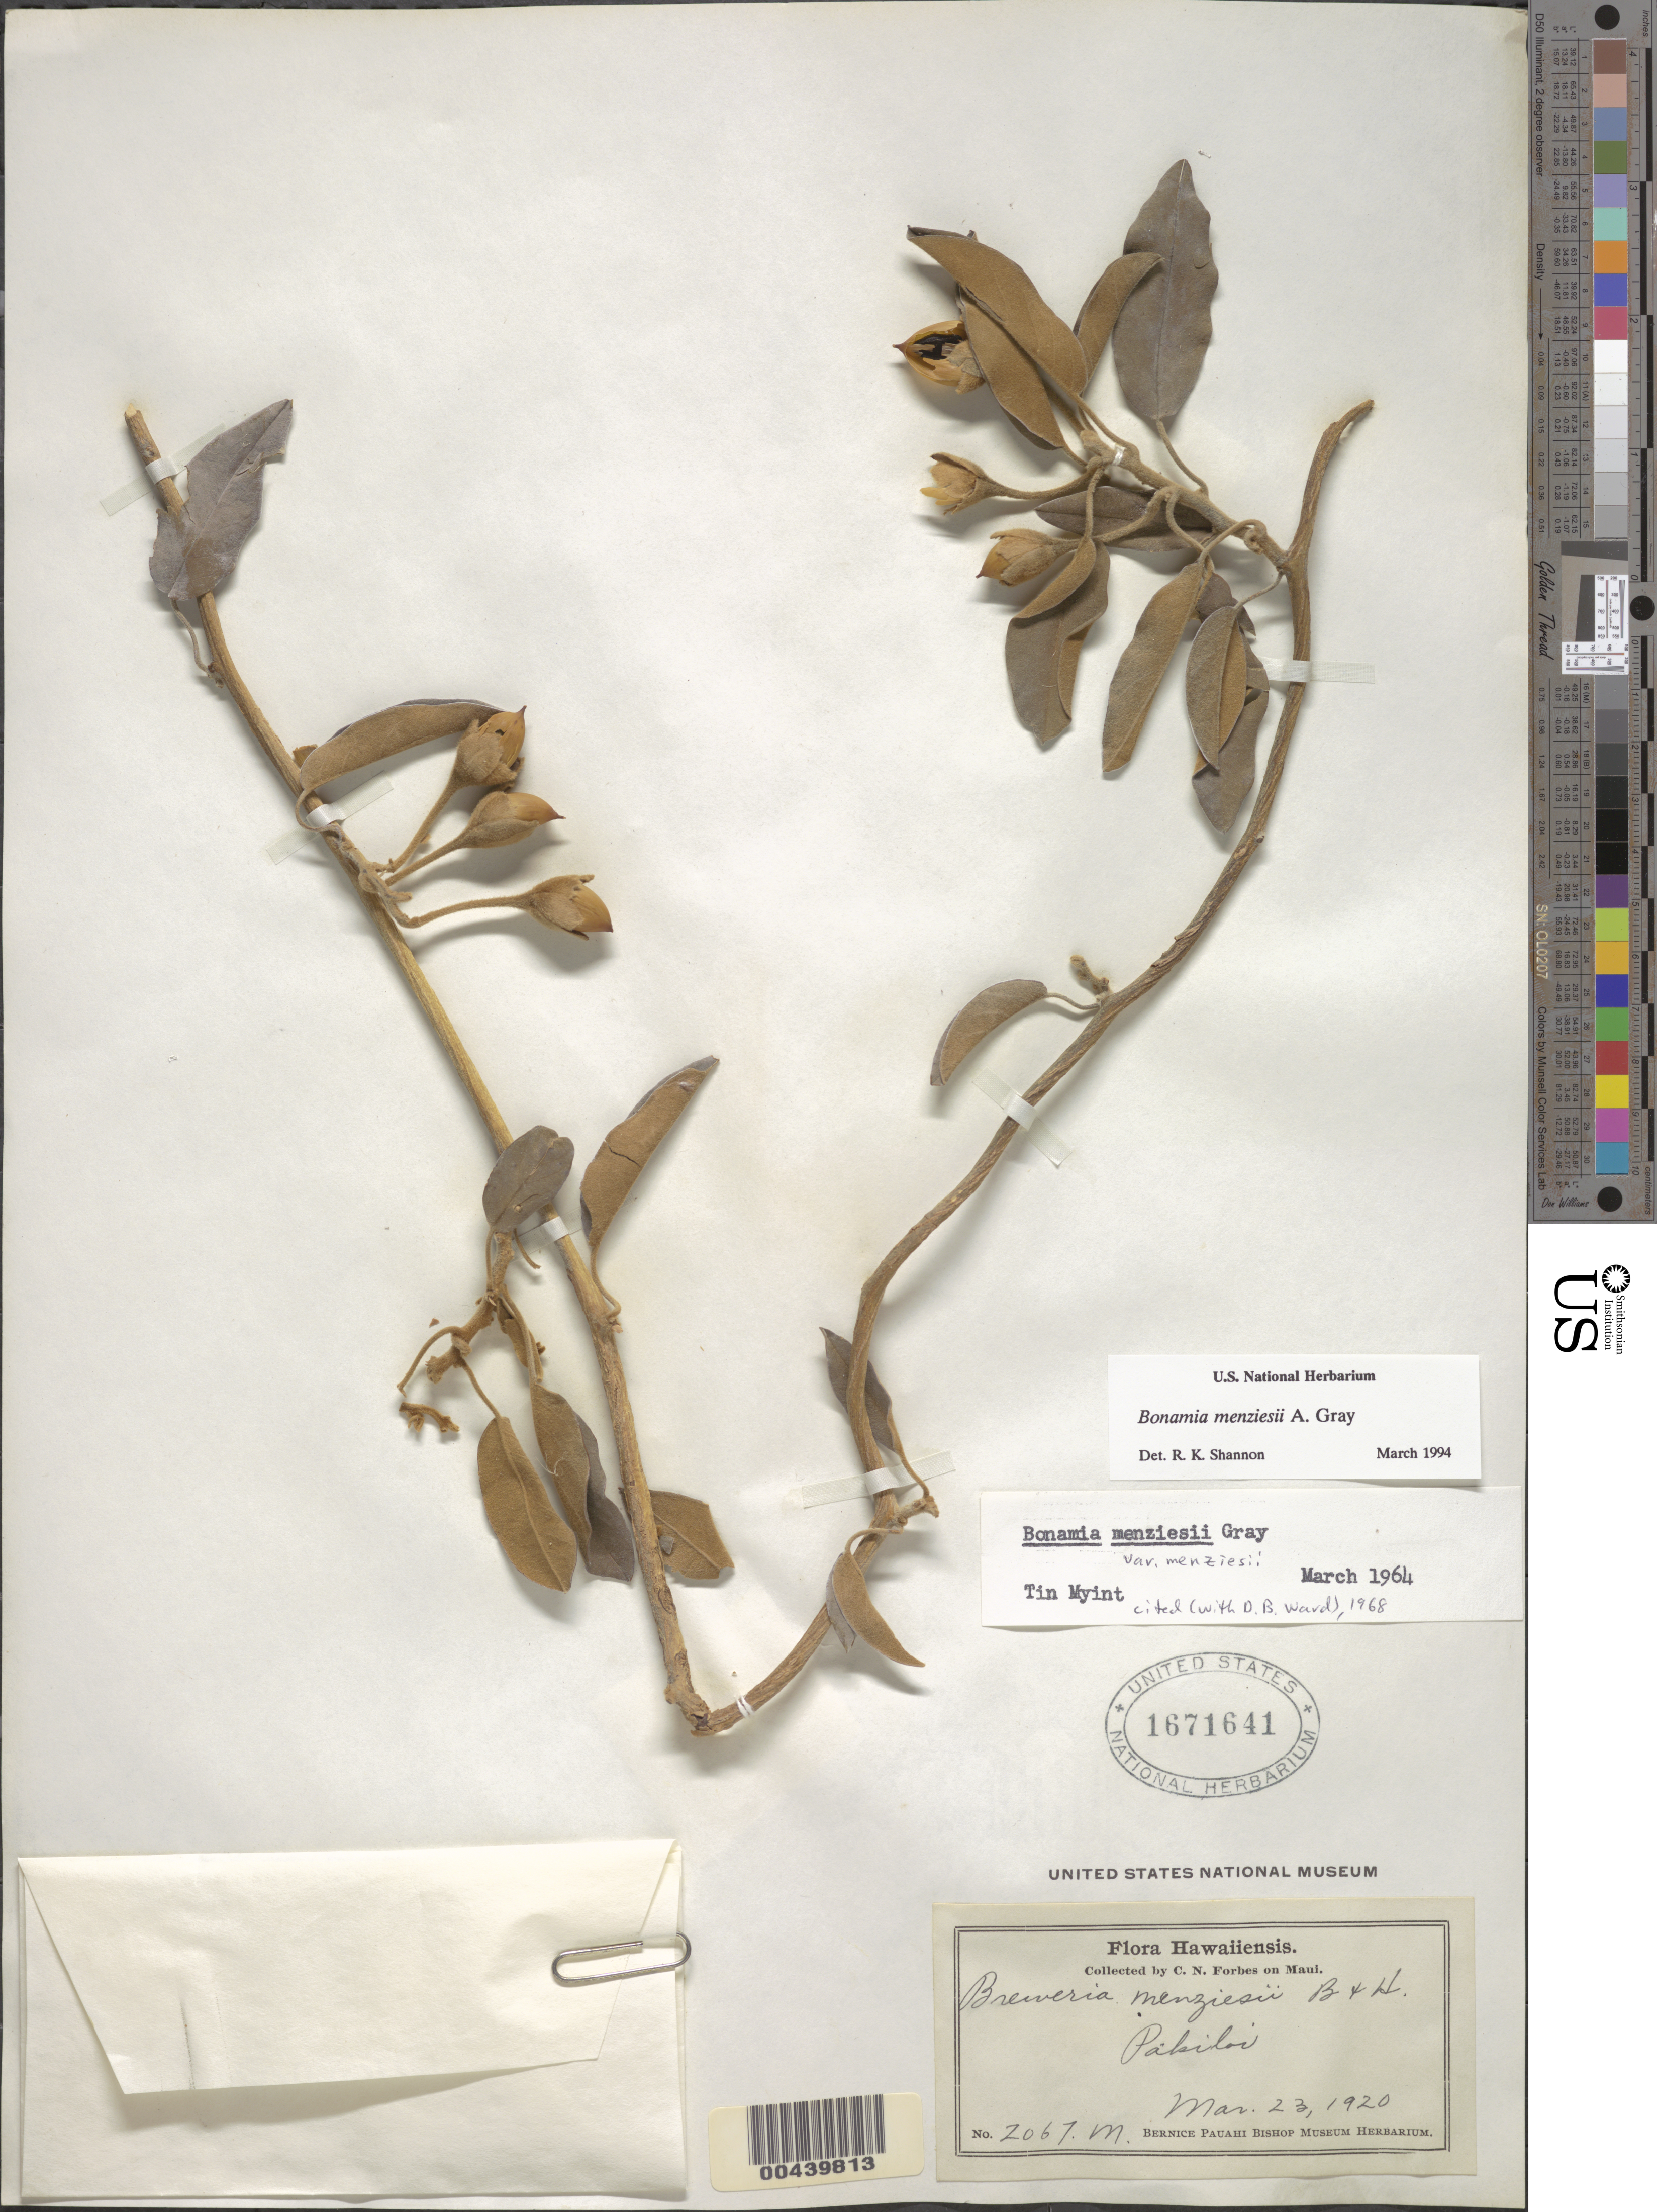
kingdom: Plantae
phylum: Tracheophyta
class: Magnoliopsida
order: Solanales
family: Convolvulaceae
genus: Bonamia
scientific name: Bonamia menziesii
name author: A. Gray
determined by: Shannon, R. K., (UNITED STATES)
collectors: C. N. Forbes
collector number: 2067.M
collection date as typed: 23 Mar 1920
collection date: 1920-03-23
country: United States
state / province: Hawaii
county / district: Maui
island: Maui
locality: Pakiloi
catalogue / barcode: US 1671641